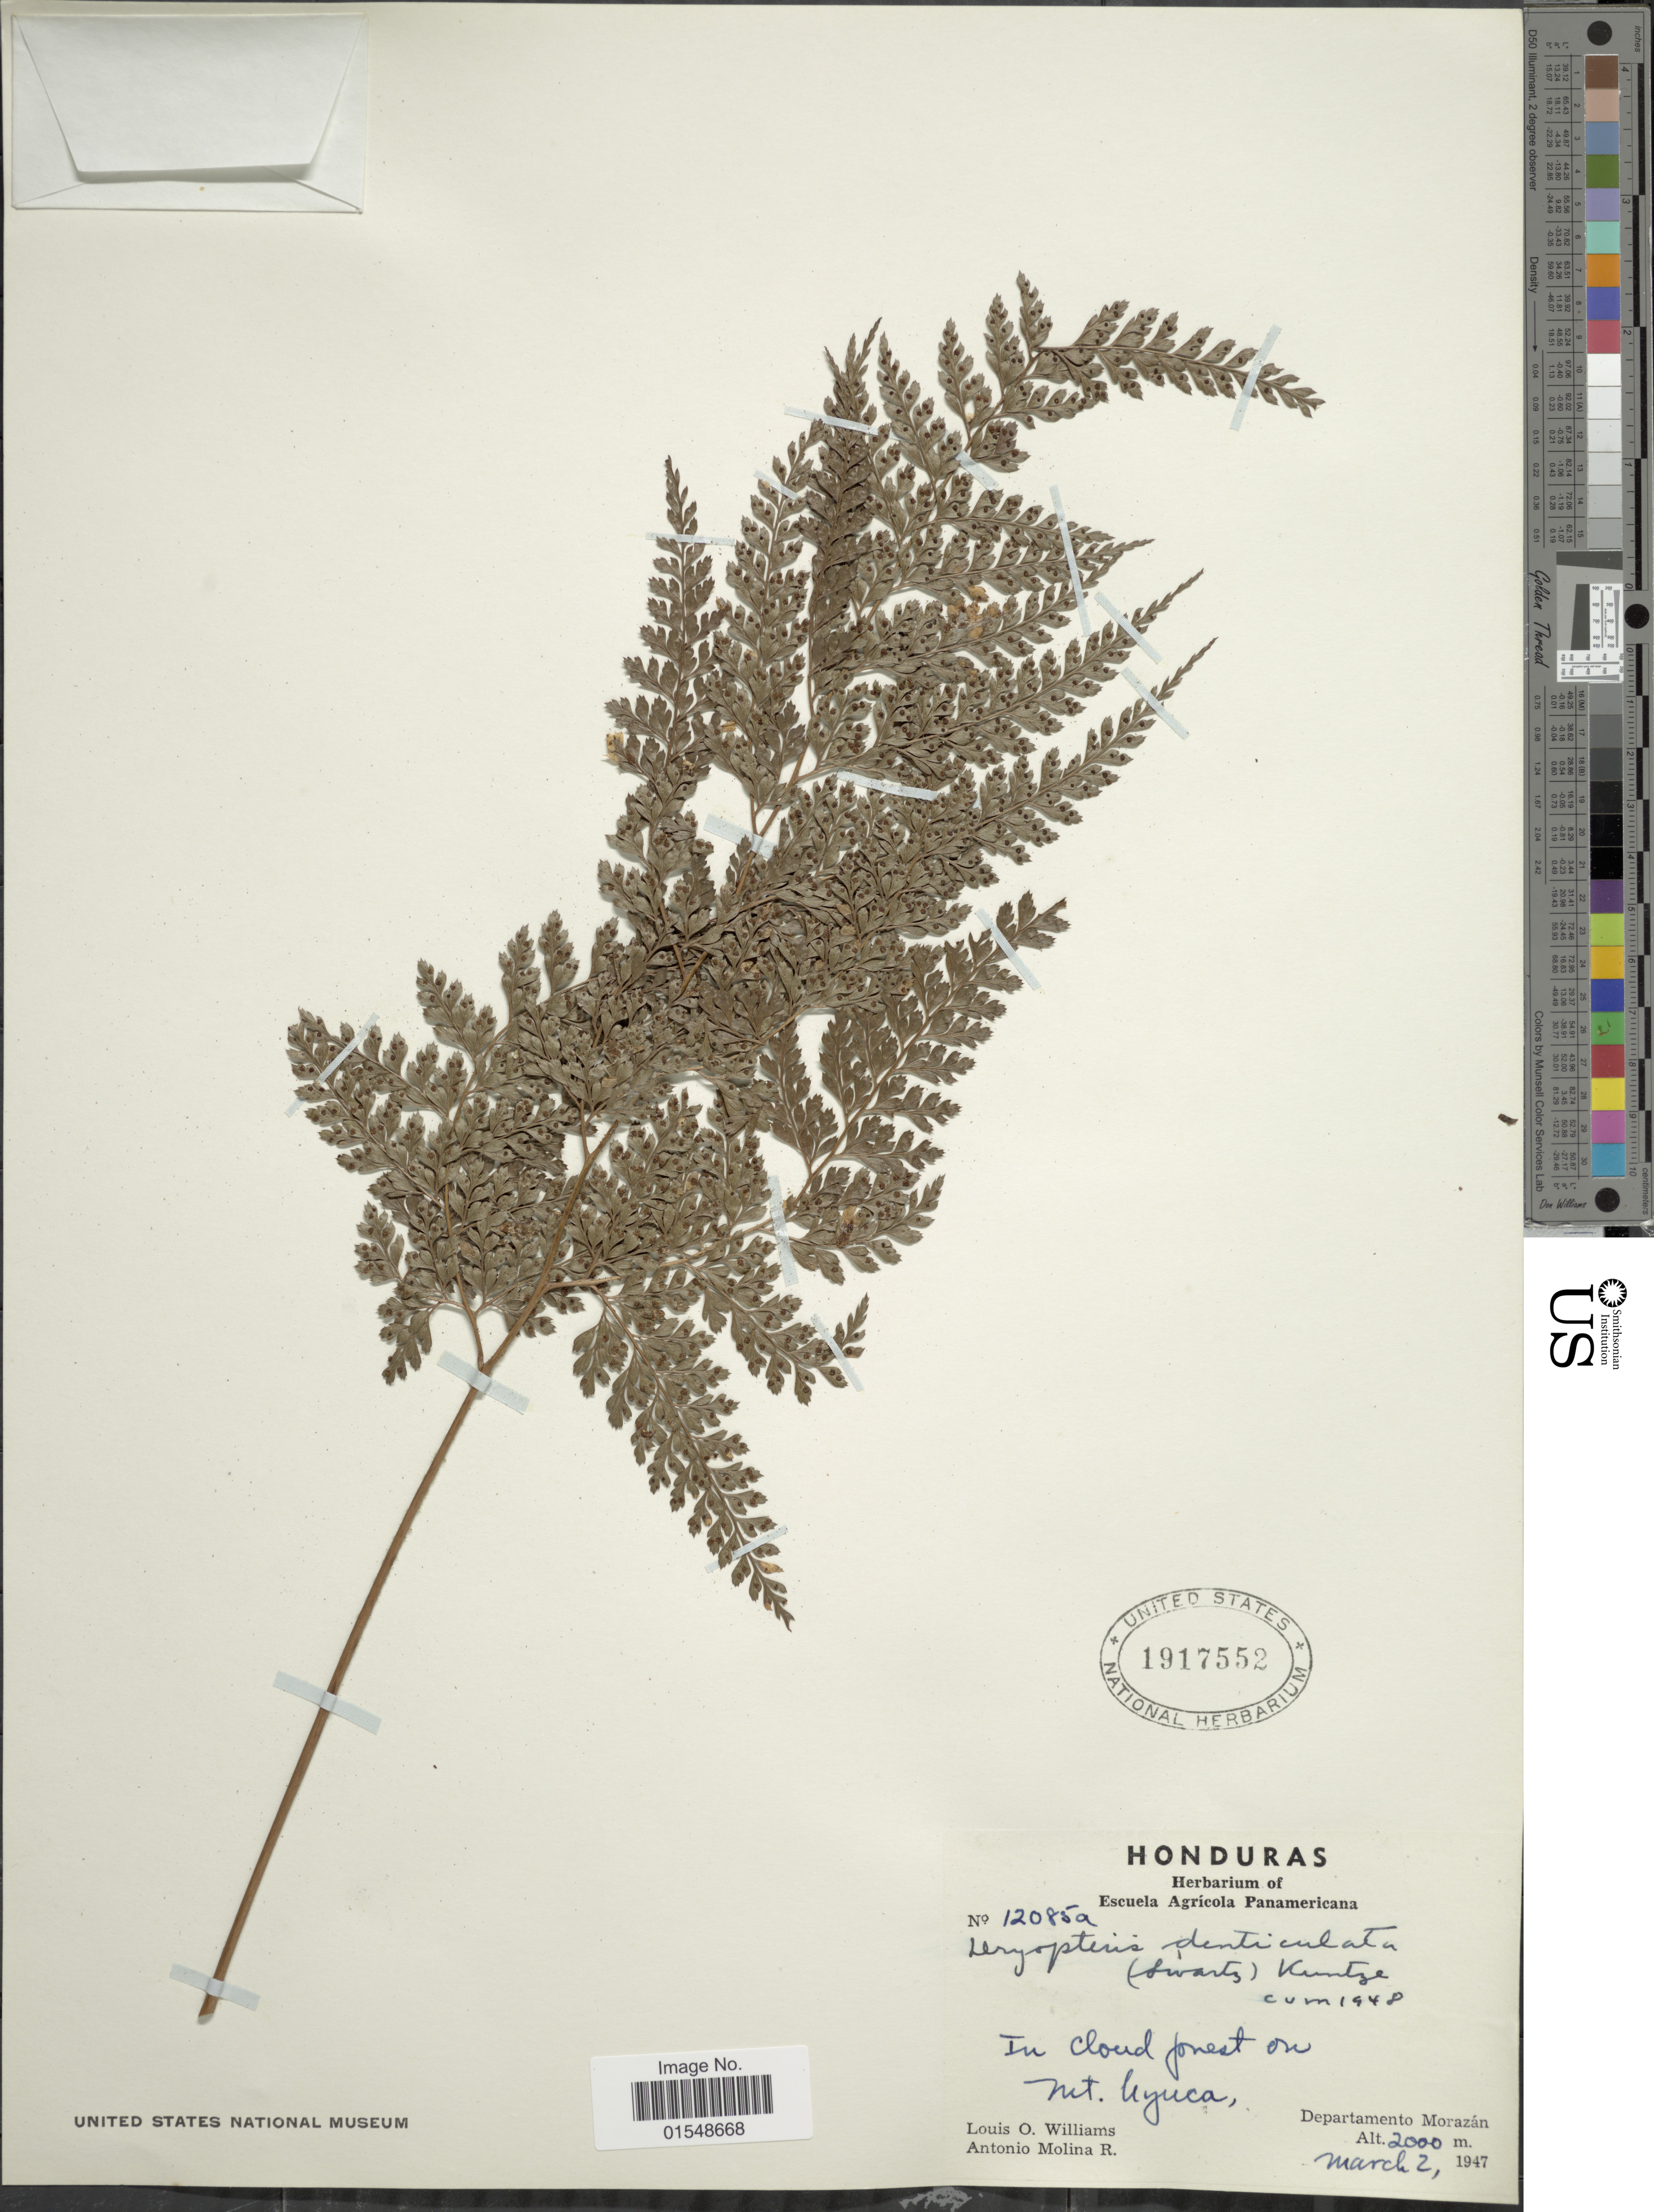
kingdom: Plantae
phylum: Tracheophyta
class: Polypodiopsida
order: Polypodiales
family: Dryopteridaceae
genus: Arachniodes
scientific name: Arachniodes denticulata var. jucunda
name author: (Fée) Lellinger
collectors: L. O. Williams & A. R. Molina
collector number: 12085a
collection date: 1947-03-02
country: Honduras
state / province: Fco. Morazán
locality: Morazán, In cloud forest on Mt. Uyuca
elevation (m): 2000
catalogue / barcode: US 1917552